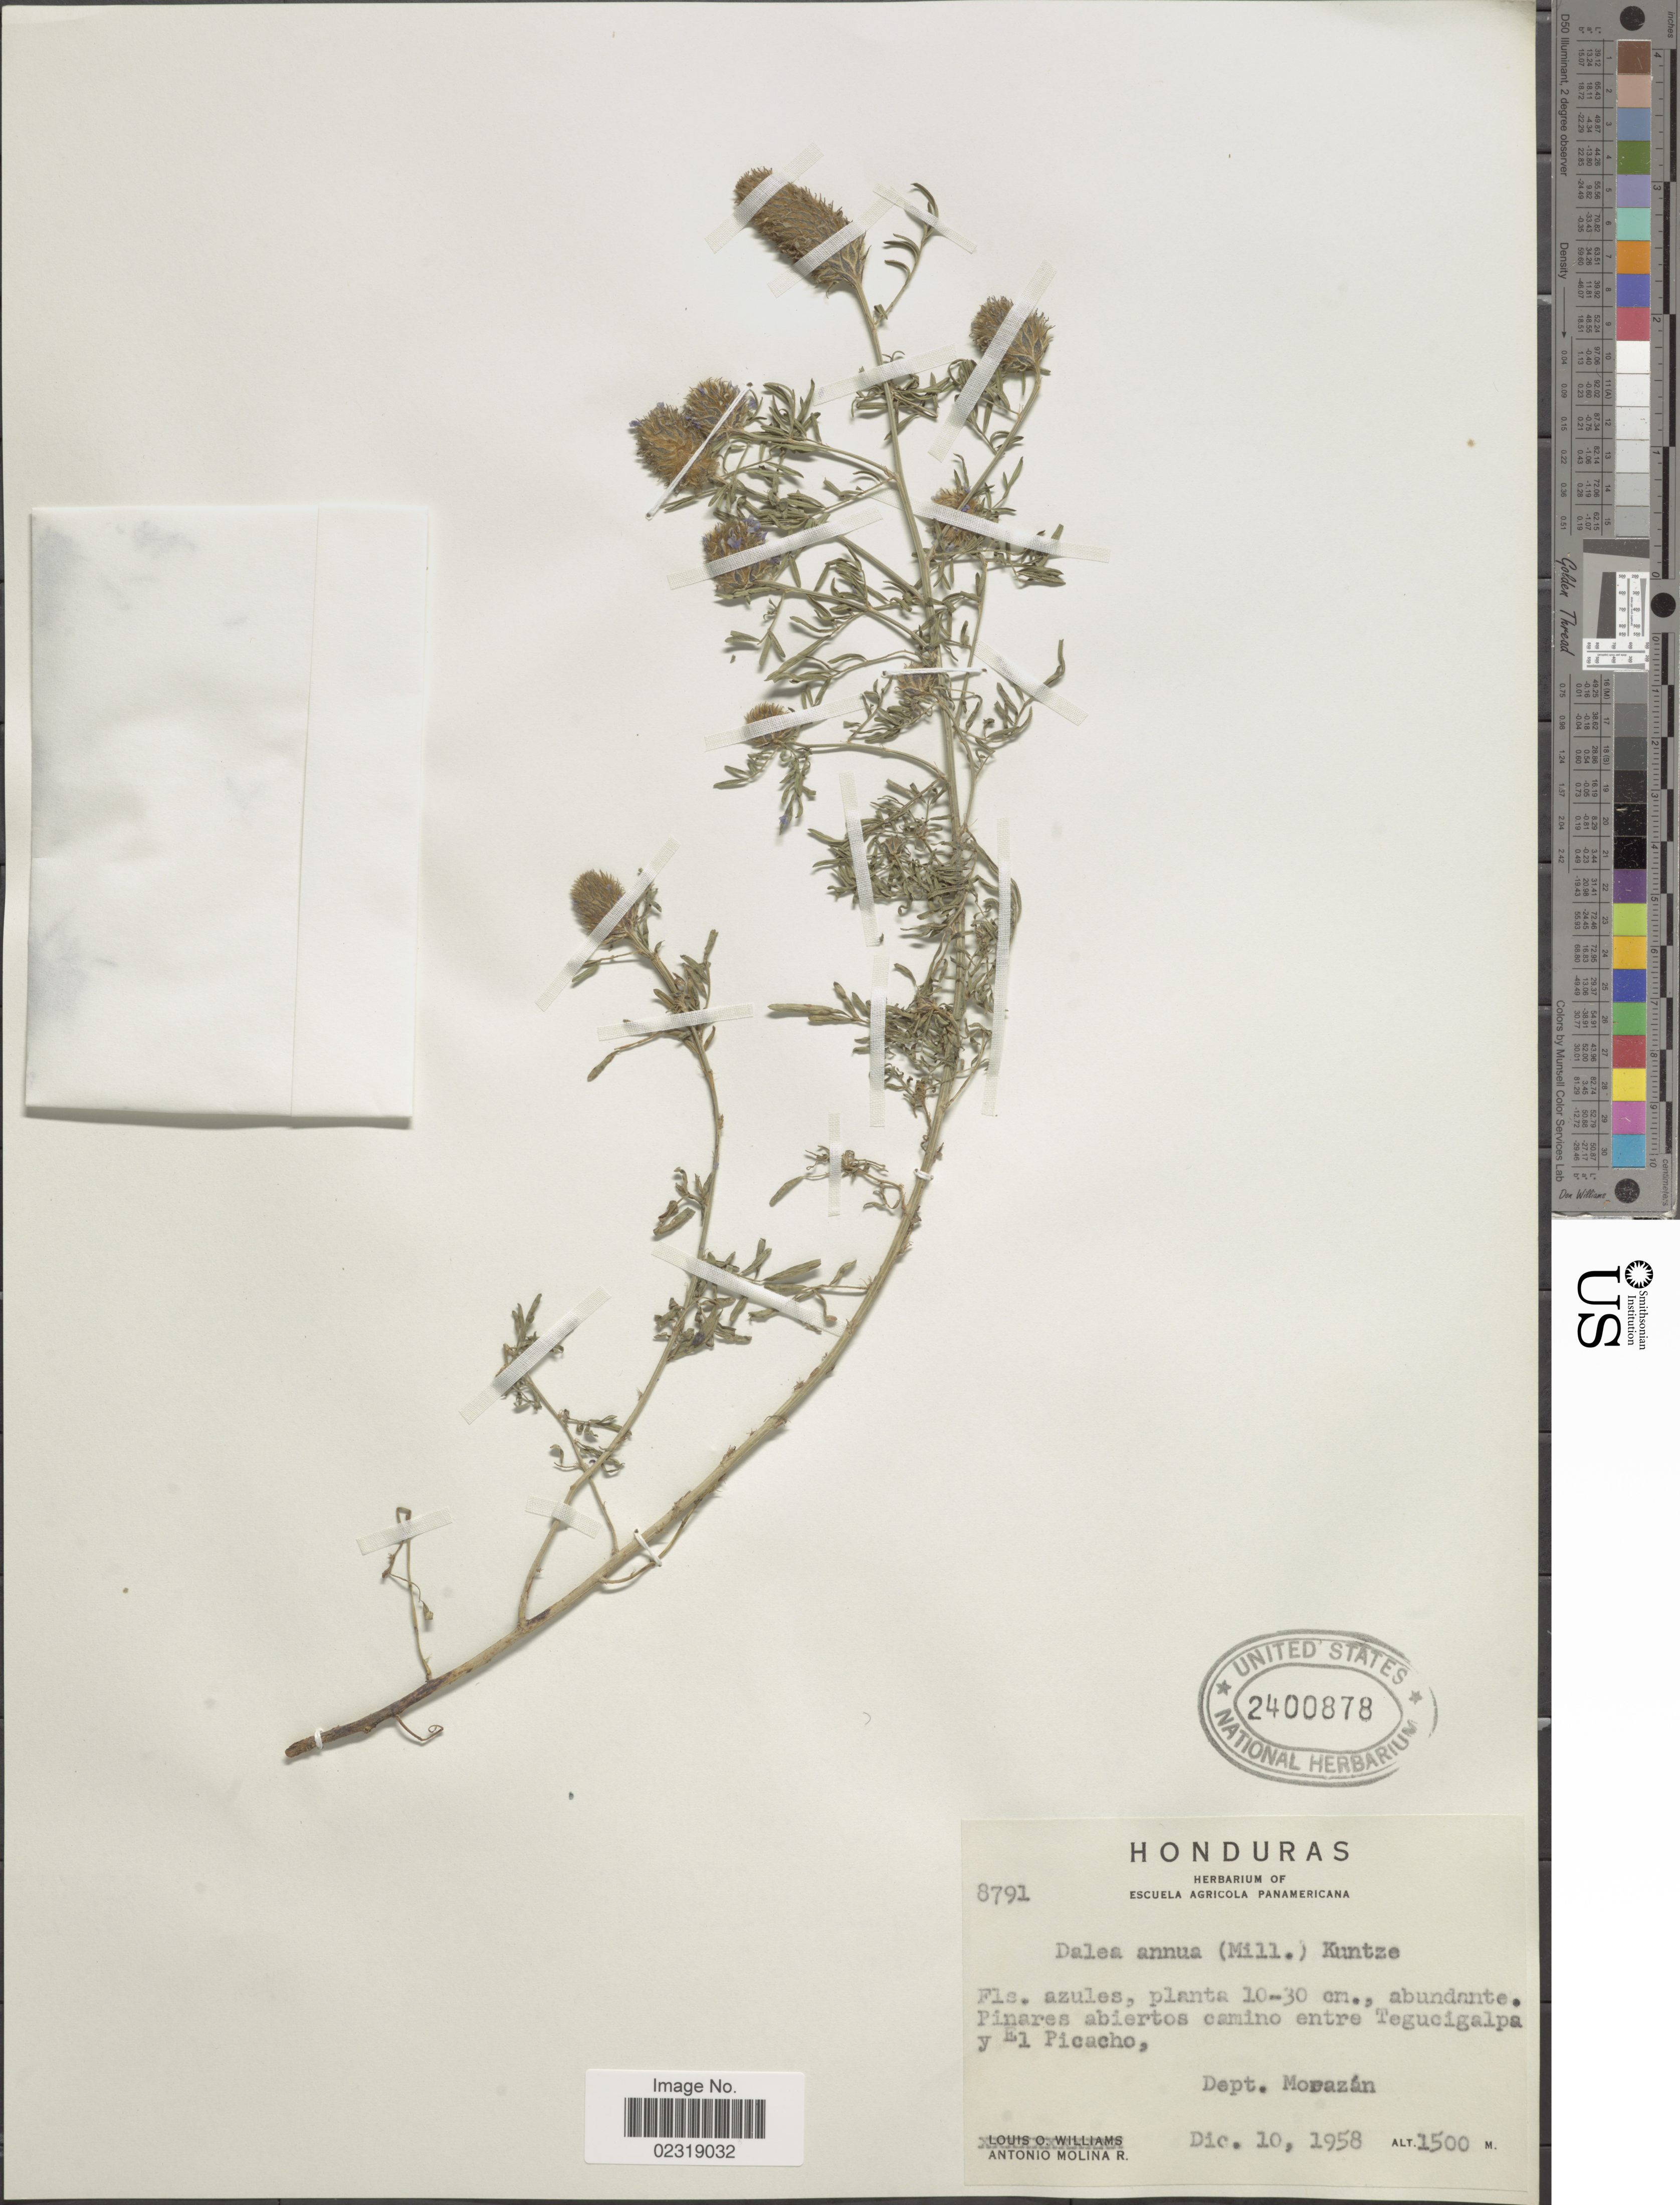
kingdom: Plantae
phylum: Tracheophyta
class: Magnoliopsida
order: Fabales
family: Fabaceae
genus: Dalea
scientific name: Dalea cliffortiana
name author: Willd.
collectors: A. Molina R.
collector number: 8791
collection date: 1958-12-10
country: El Salvador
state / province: Morazan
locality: Abundante Pinares abiertos camino entre Tegucigalpa y El Picacho. Dept. Morazan.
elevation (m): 1500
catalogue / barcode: US 2400878